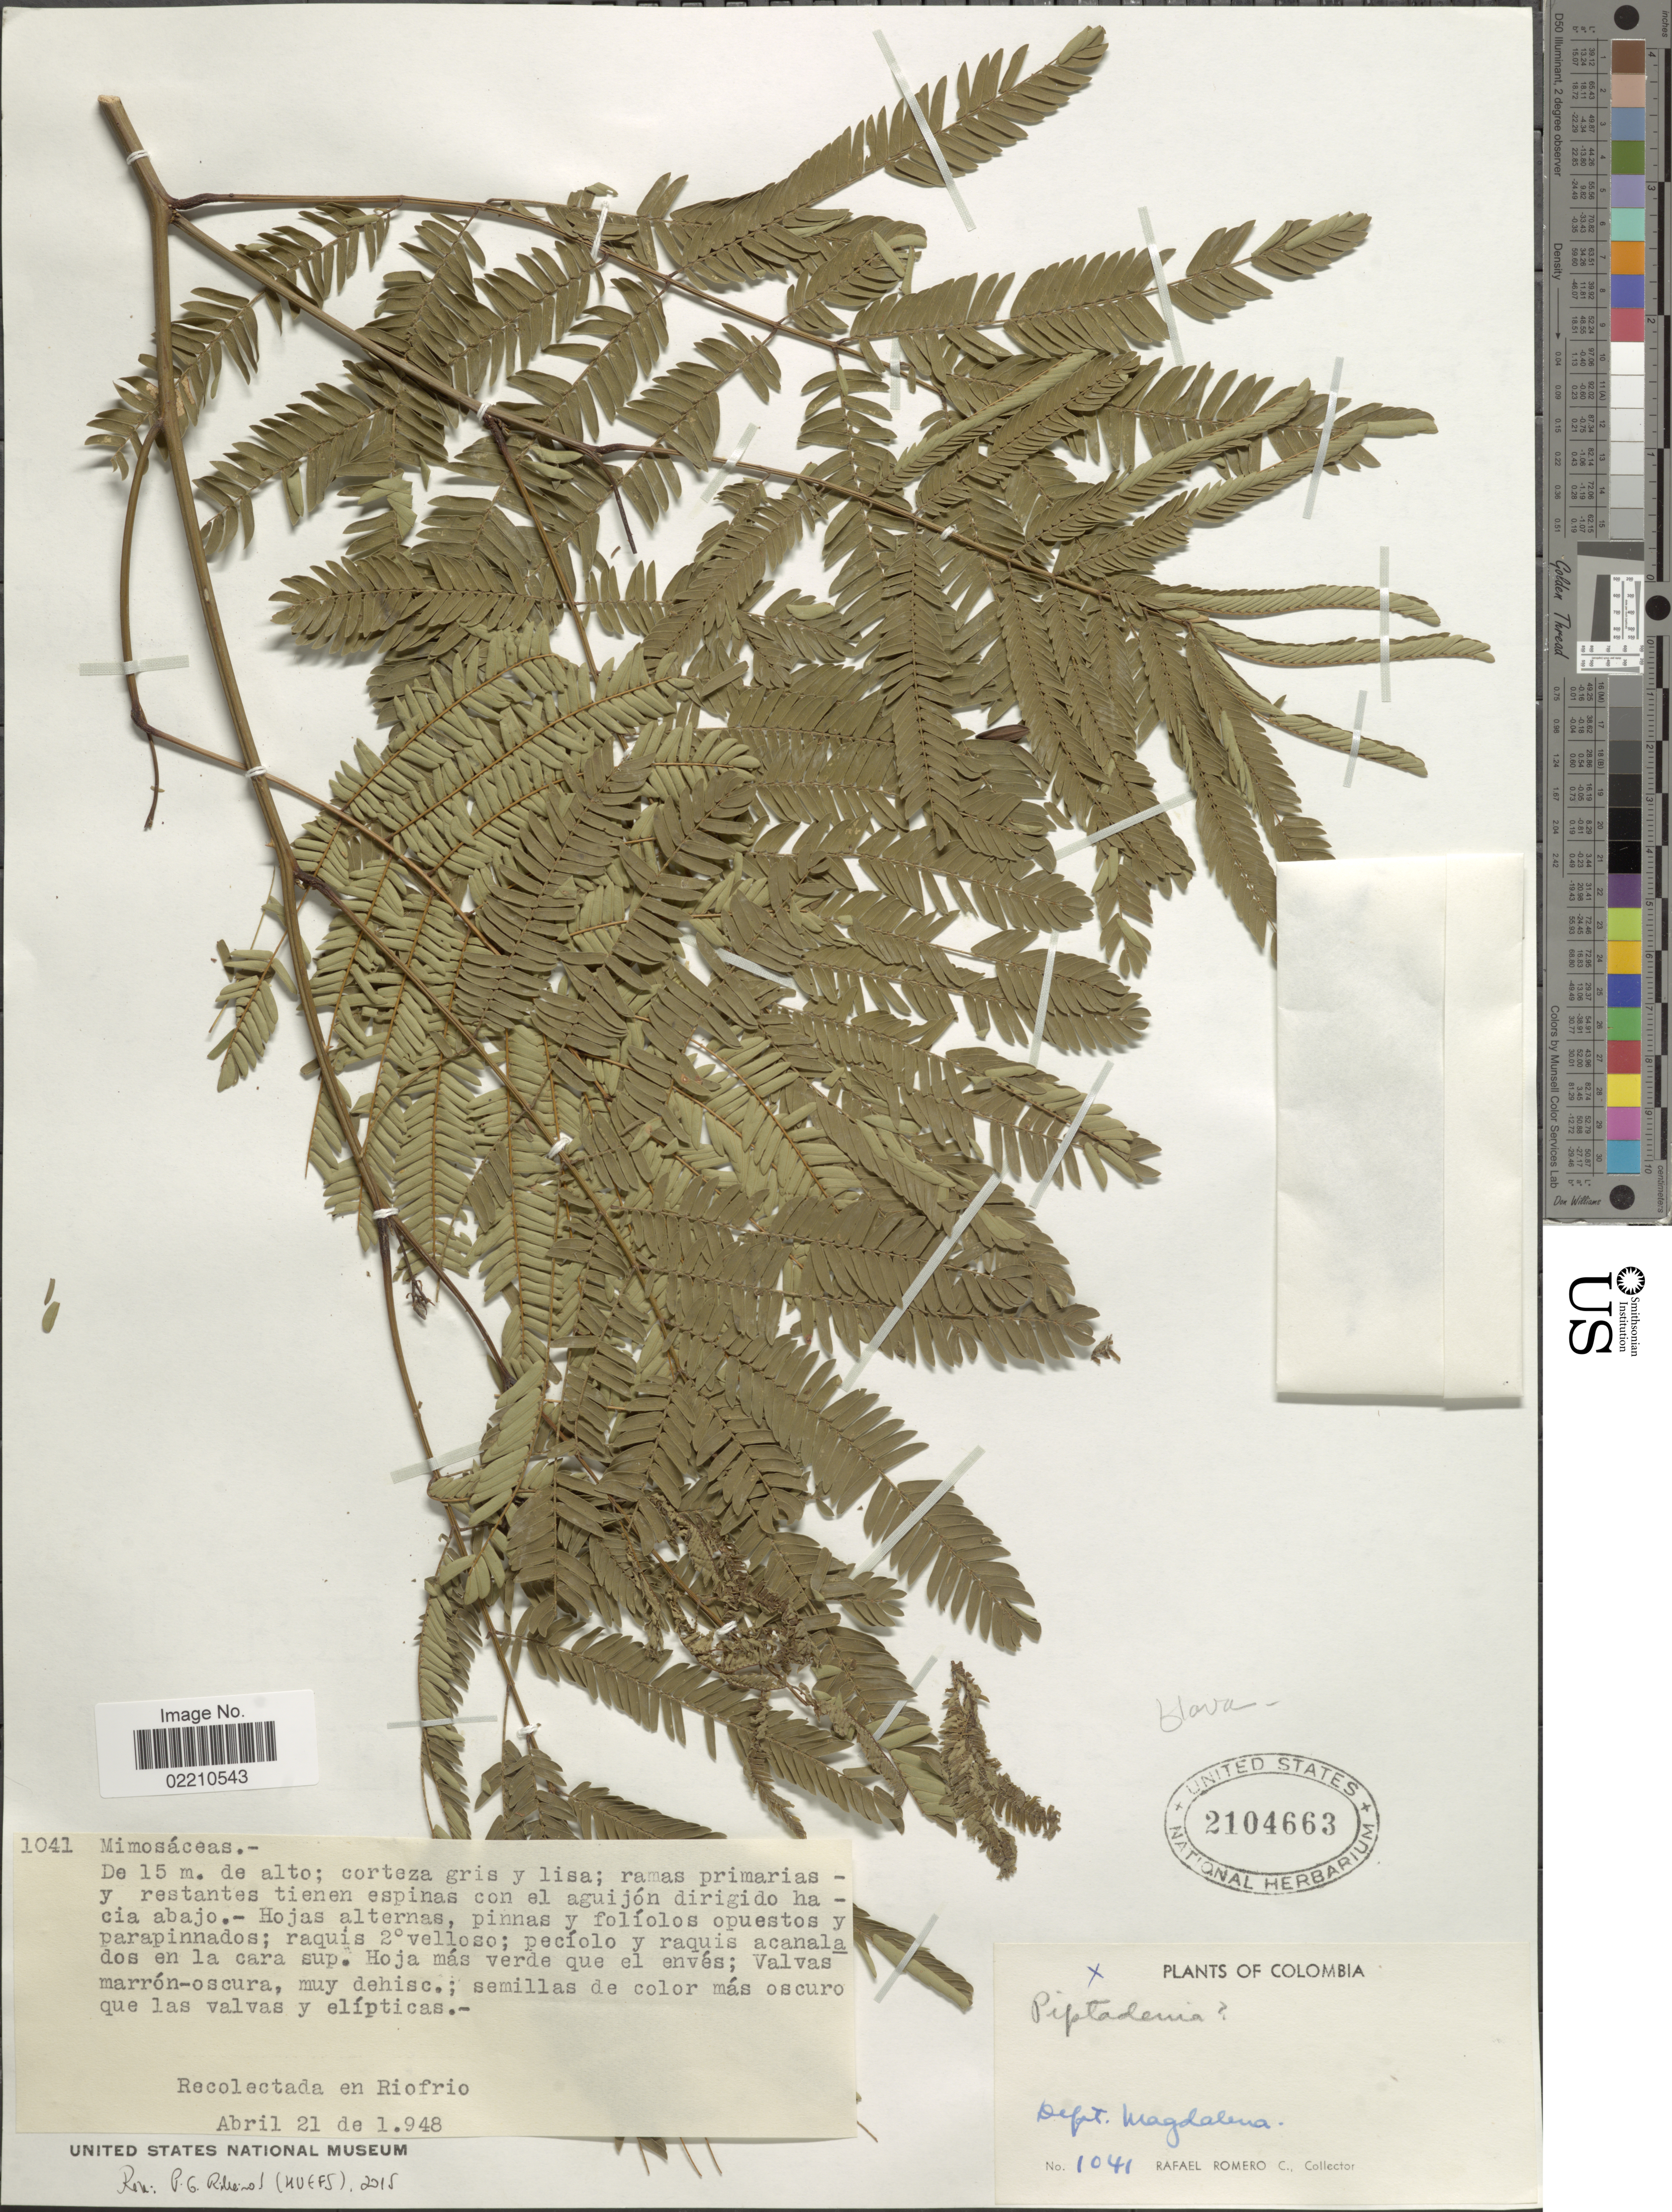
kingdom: Plantae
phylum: Tracheophyta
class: Magnoliopsida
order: Fabales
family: Fabaceae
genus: Piptadenia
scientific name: Piptadenia flava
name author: (DC.) Benth.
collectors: R. Romero Castañeda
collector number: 1041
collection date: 1948-04-21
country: Colombia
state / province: Magdalena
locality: Riofrio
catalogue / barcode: US 2104663